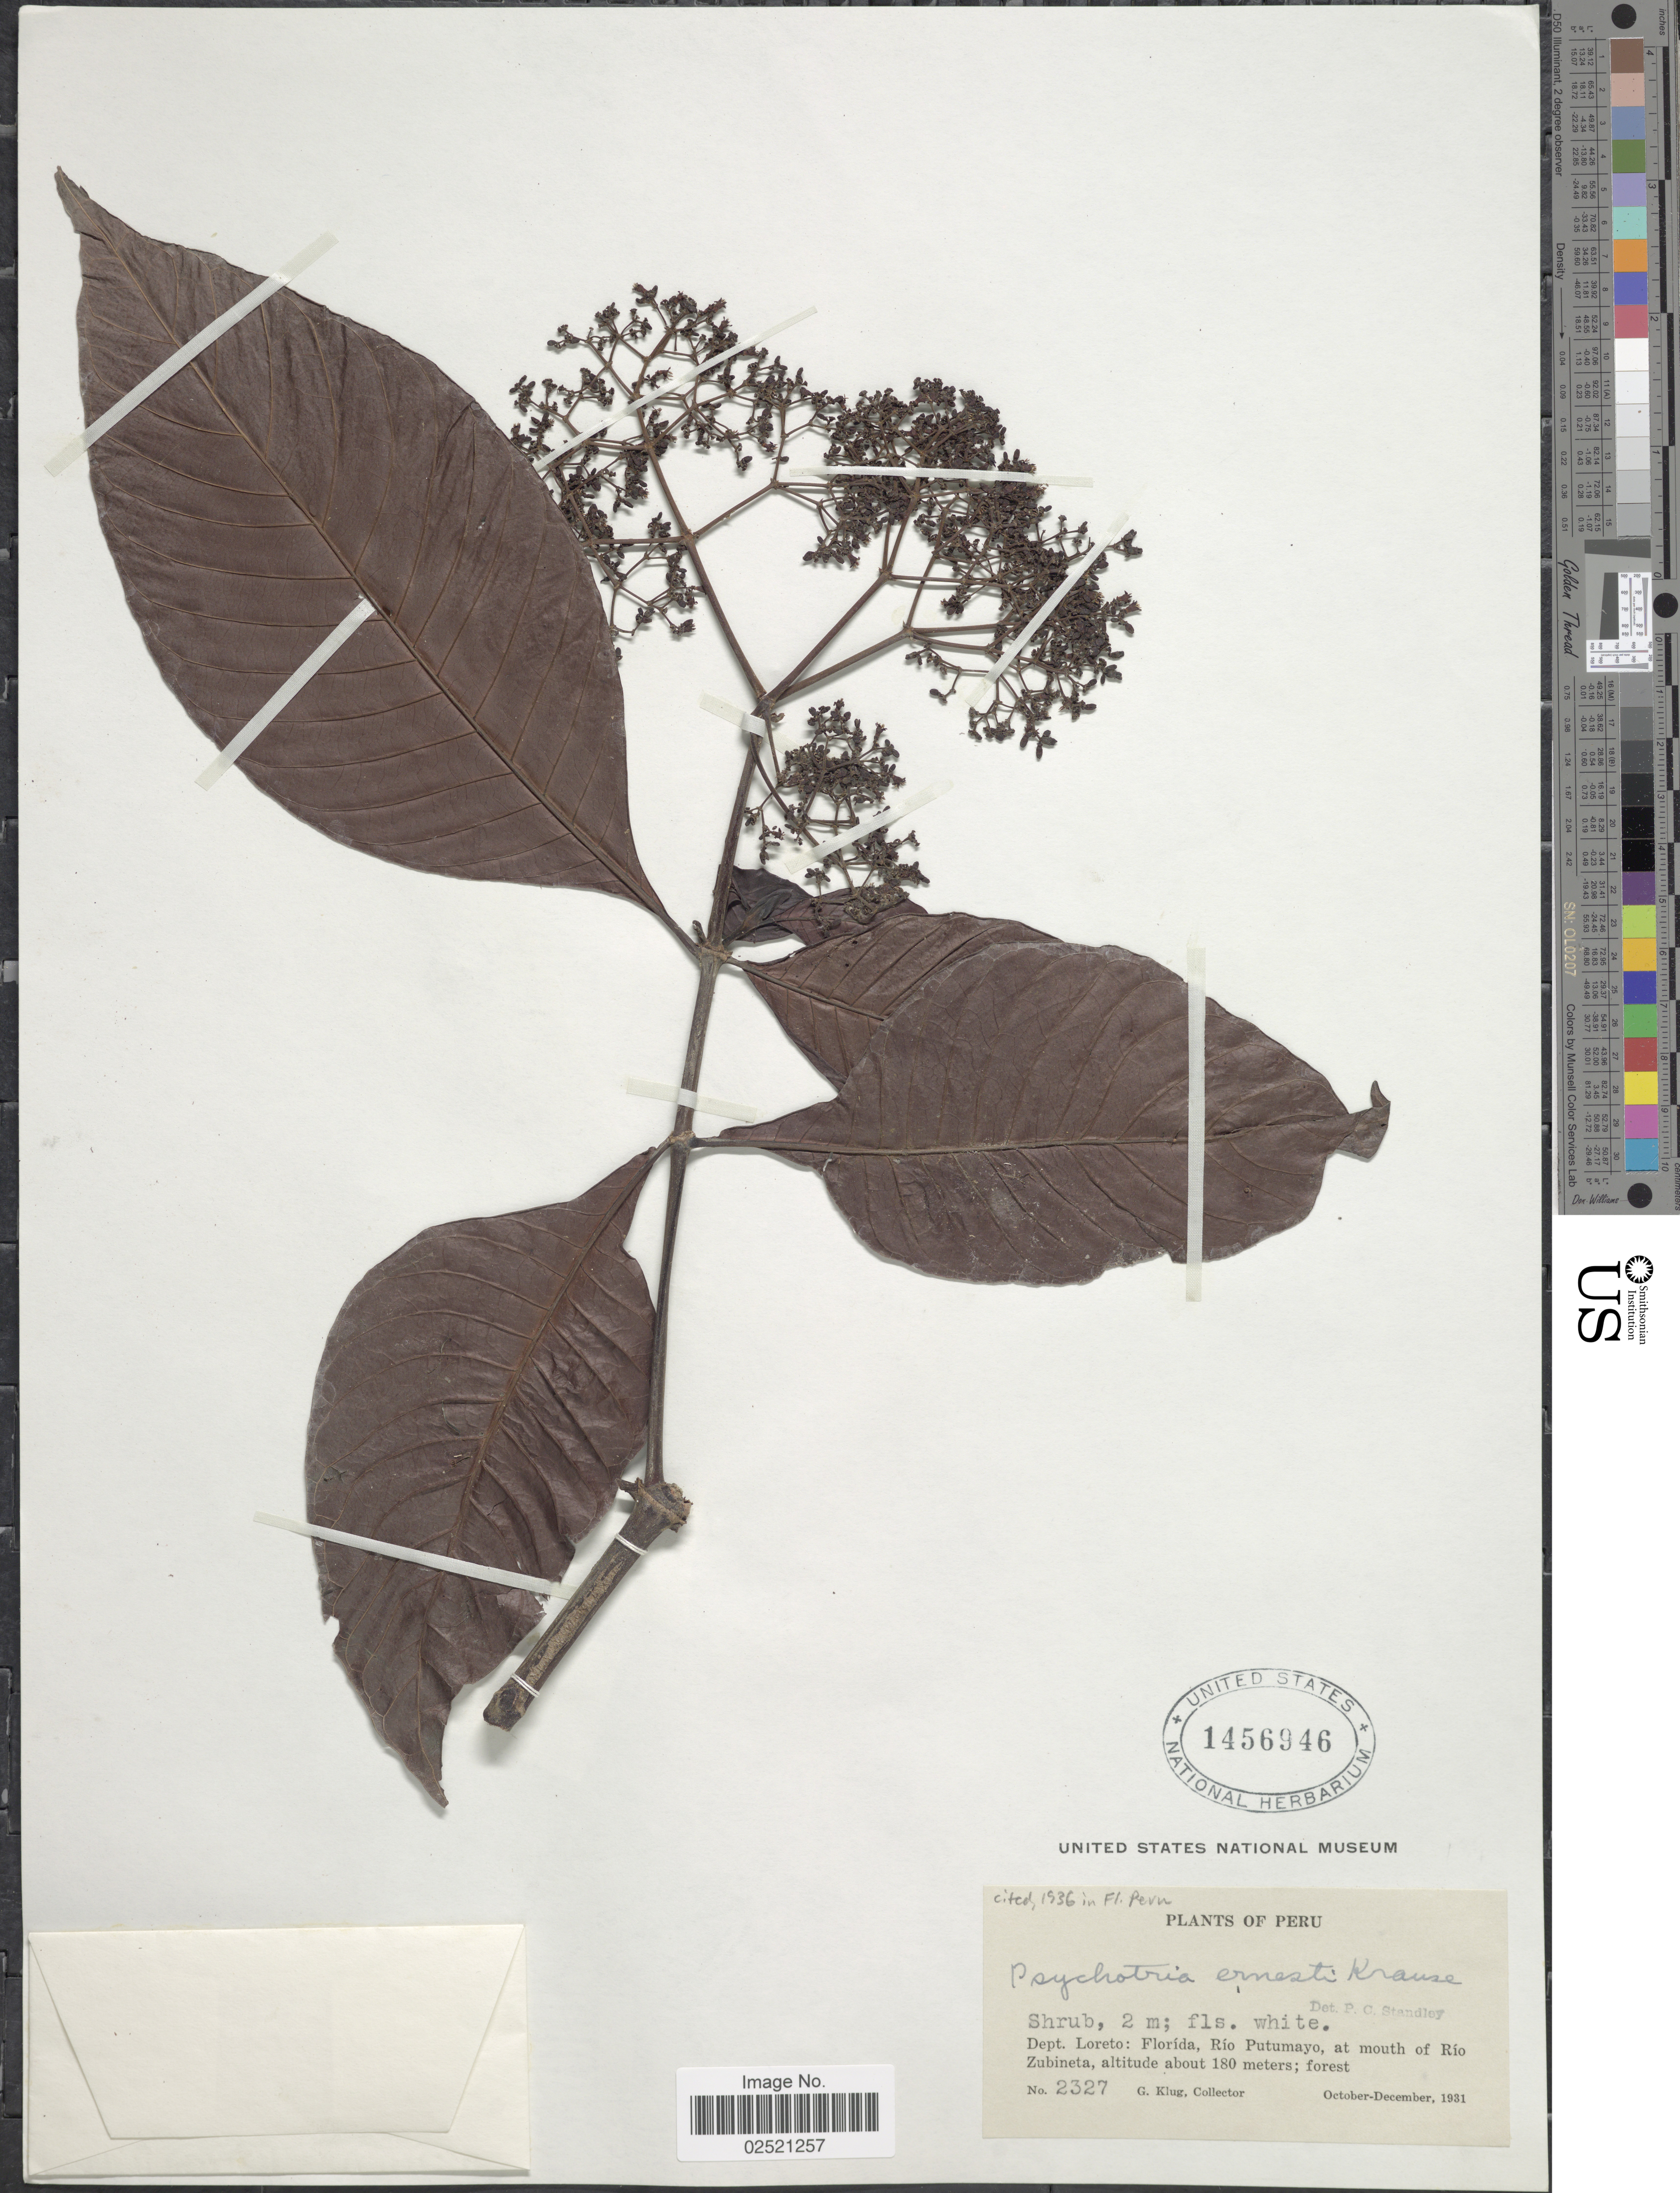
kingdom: Plantae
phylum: Tracheophyta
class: Magnoliopsida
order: Gentianales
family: Rubiaceae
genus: Psychotria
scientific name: Psychotria ernestii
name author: K. Krause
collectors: G. Klug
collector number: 2327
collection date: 1931-10/1931-12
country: Peru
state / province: Loreto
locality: Florida, Rio Putumayo, at mouth of Rio Zubineta.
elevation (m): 180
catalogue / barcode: US 1456946